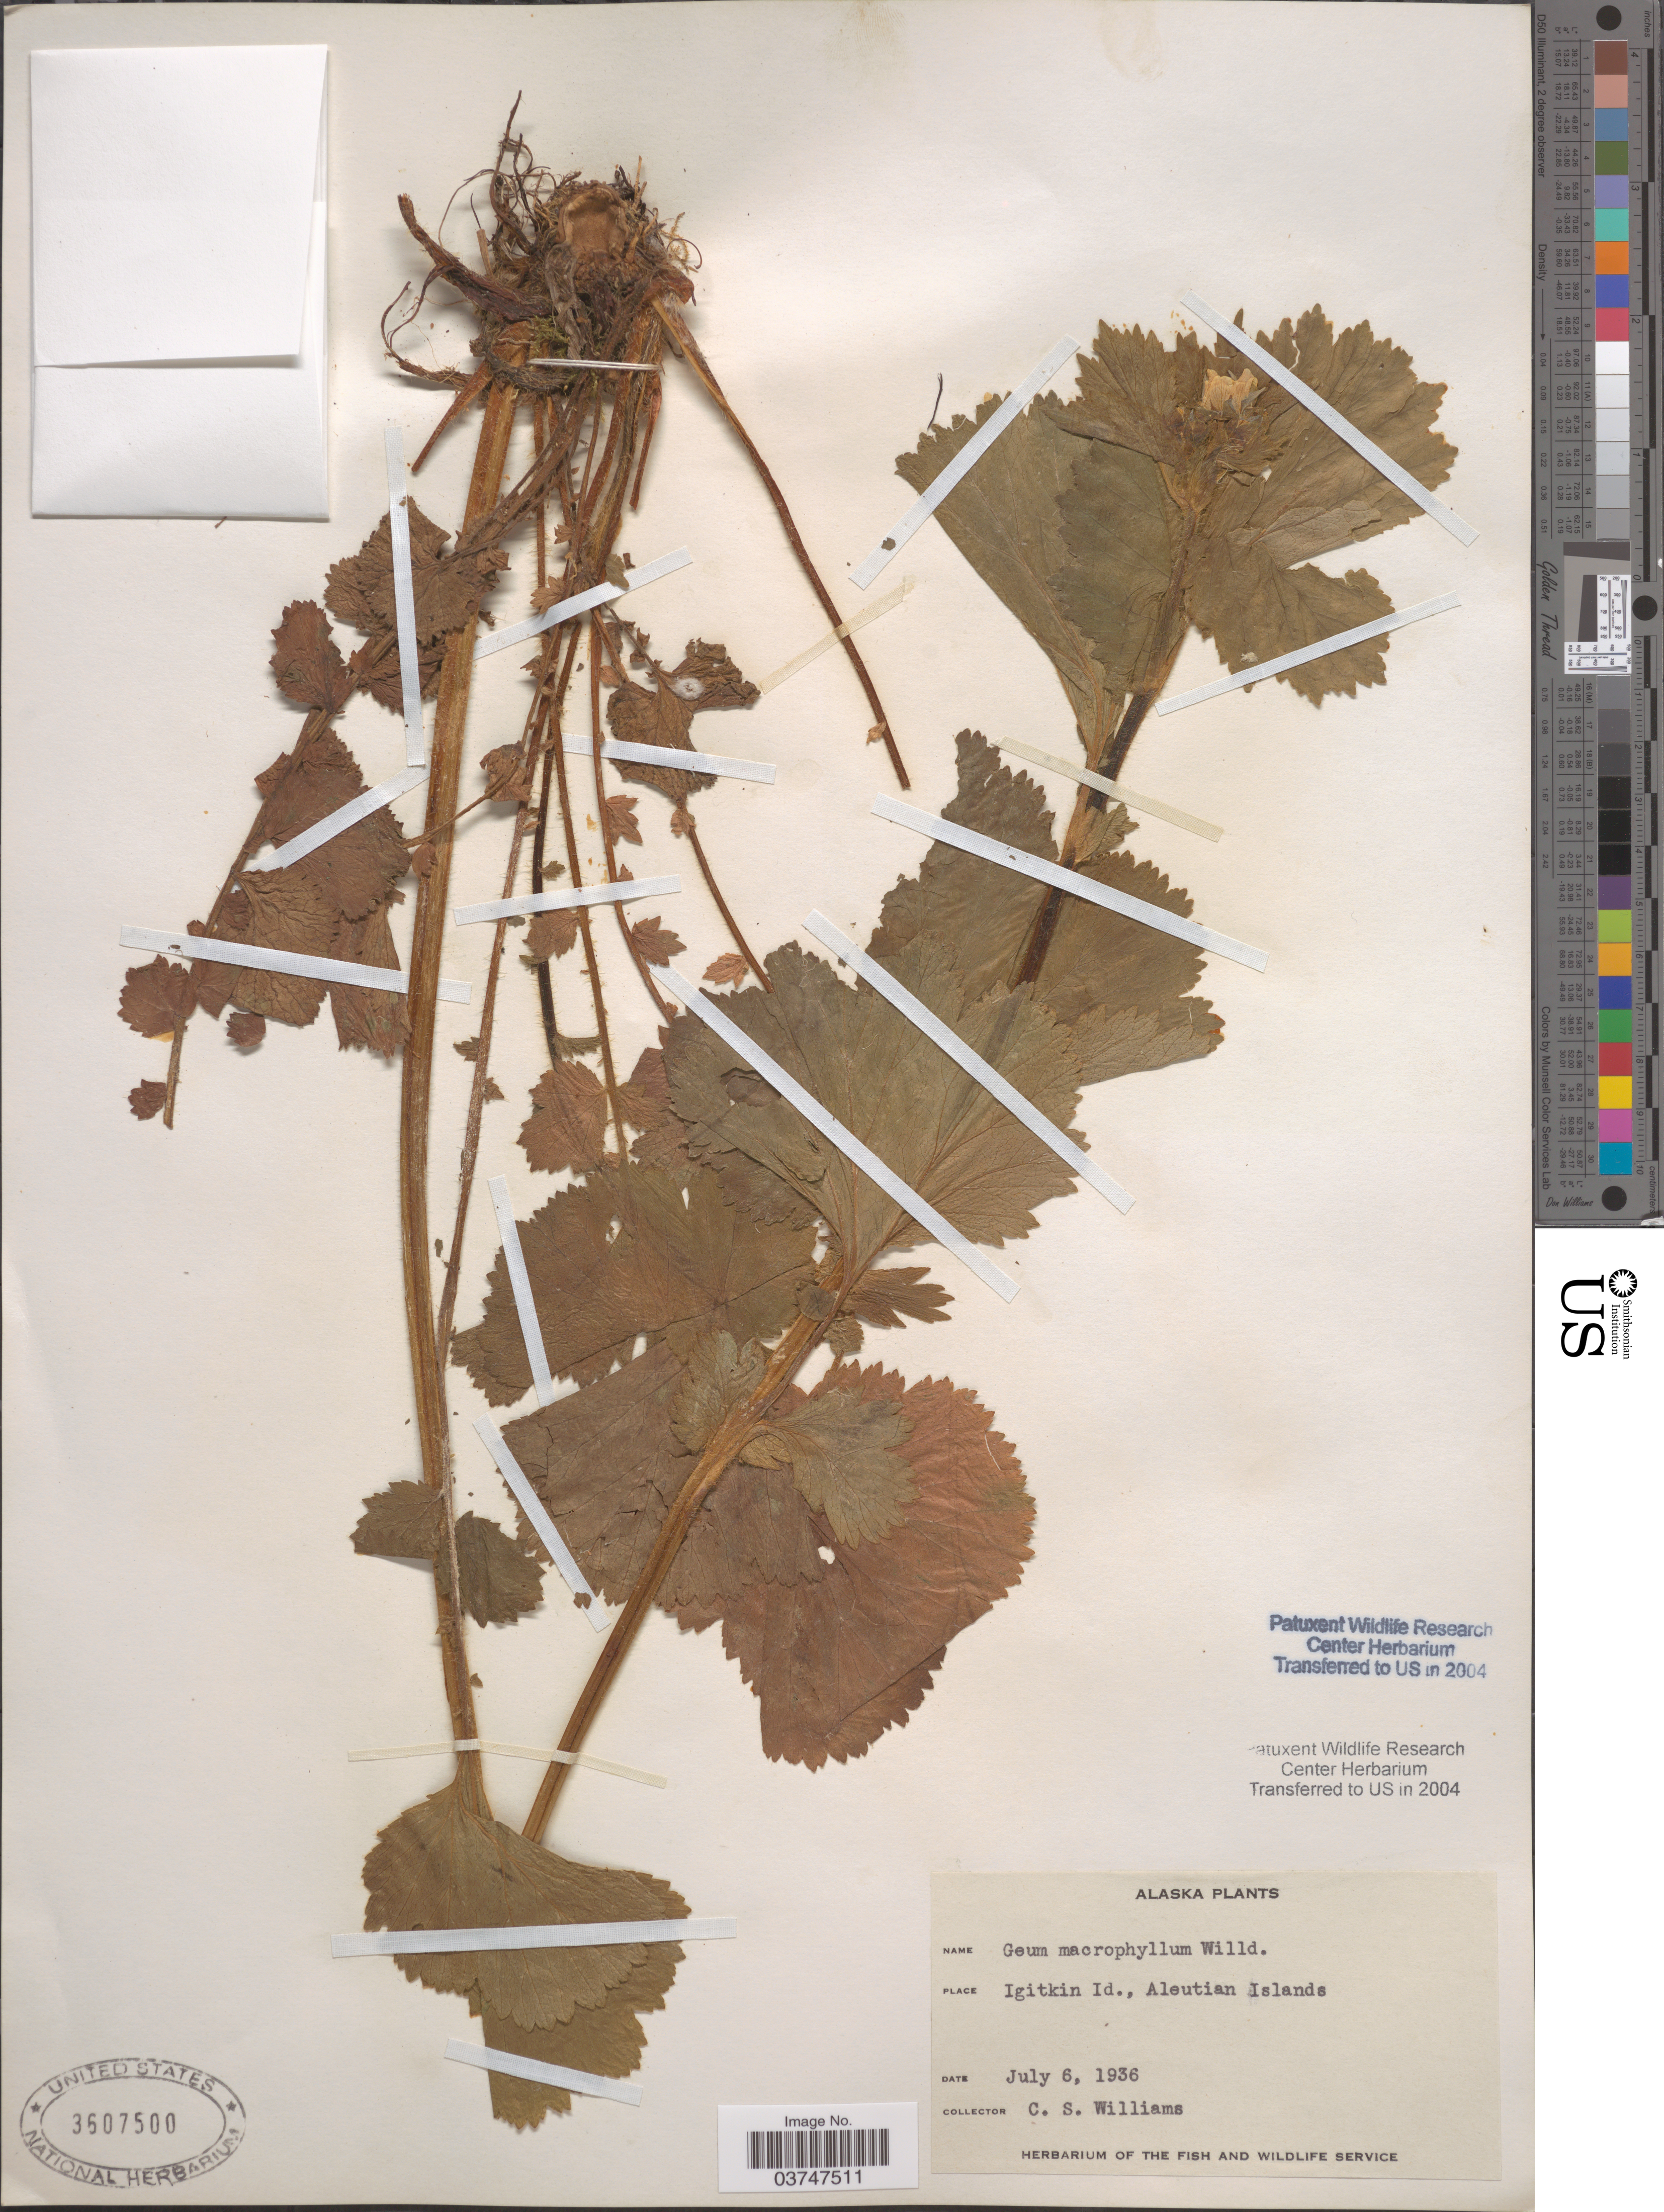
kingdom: Plantae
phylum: Tracheophyta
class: Magnoliopsida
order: Rosales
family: Rosaceae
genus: Geum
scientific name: Geum macrophyllum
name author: Willd.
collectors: C. Williams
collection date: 1936-07-06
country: United States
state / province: Alaska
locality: Igitkin Id., Aleutian Islands.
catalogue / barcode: US 3607500